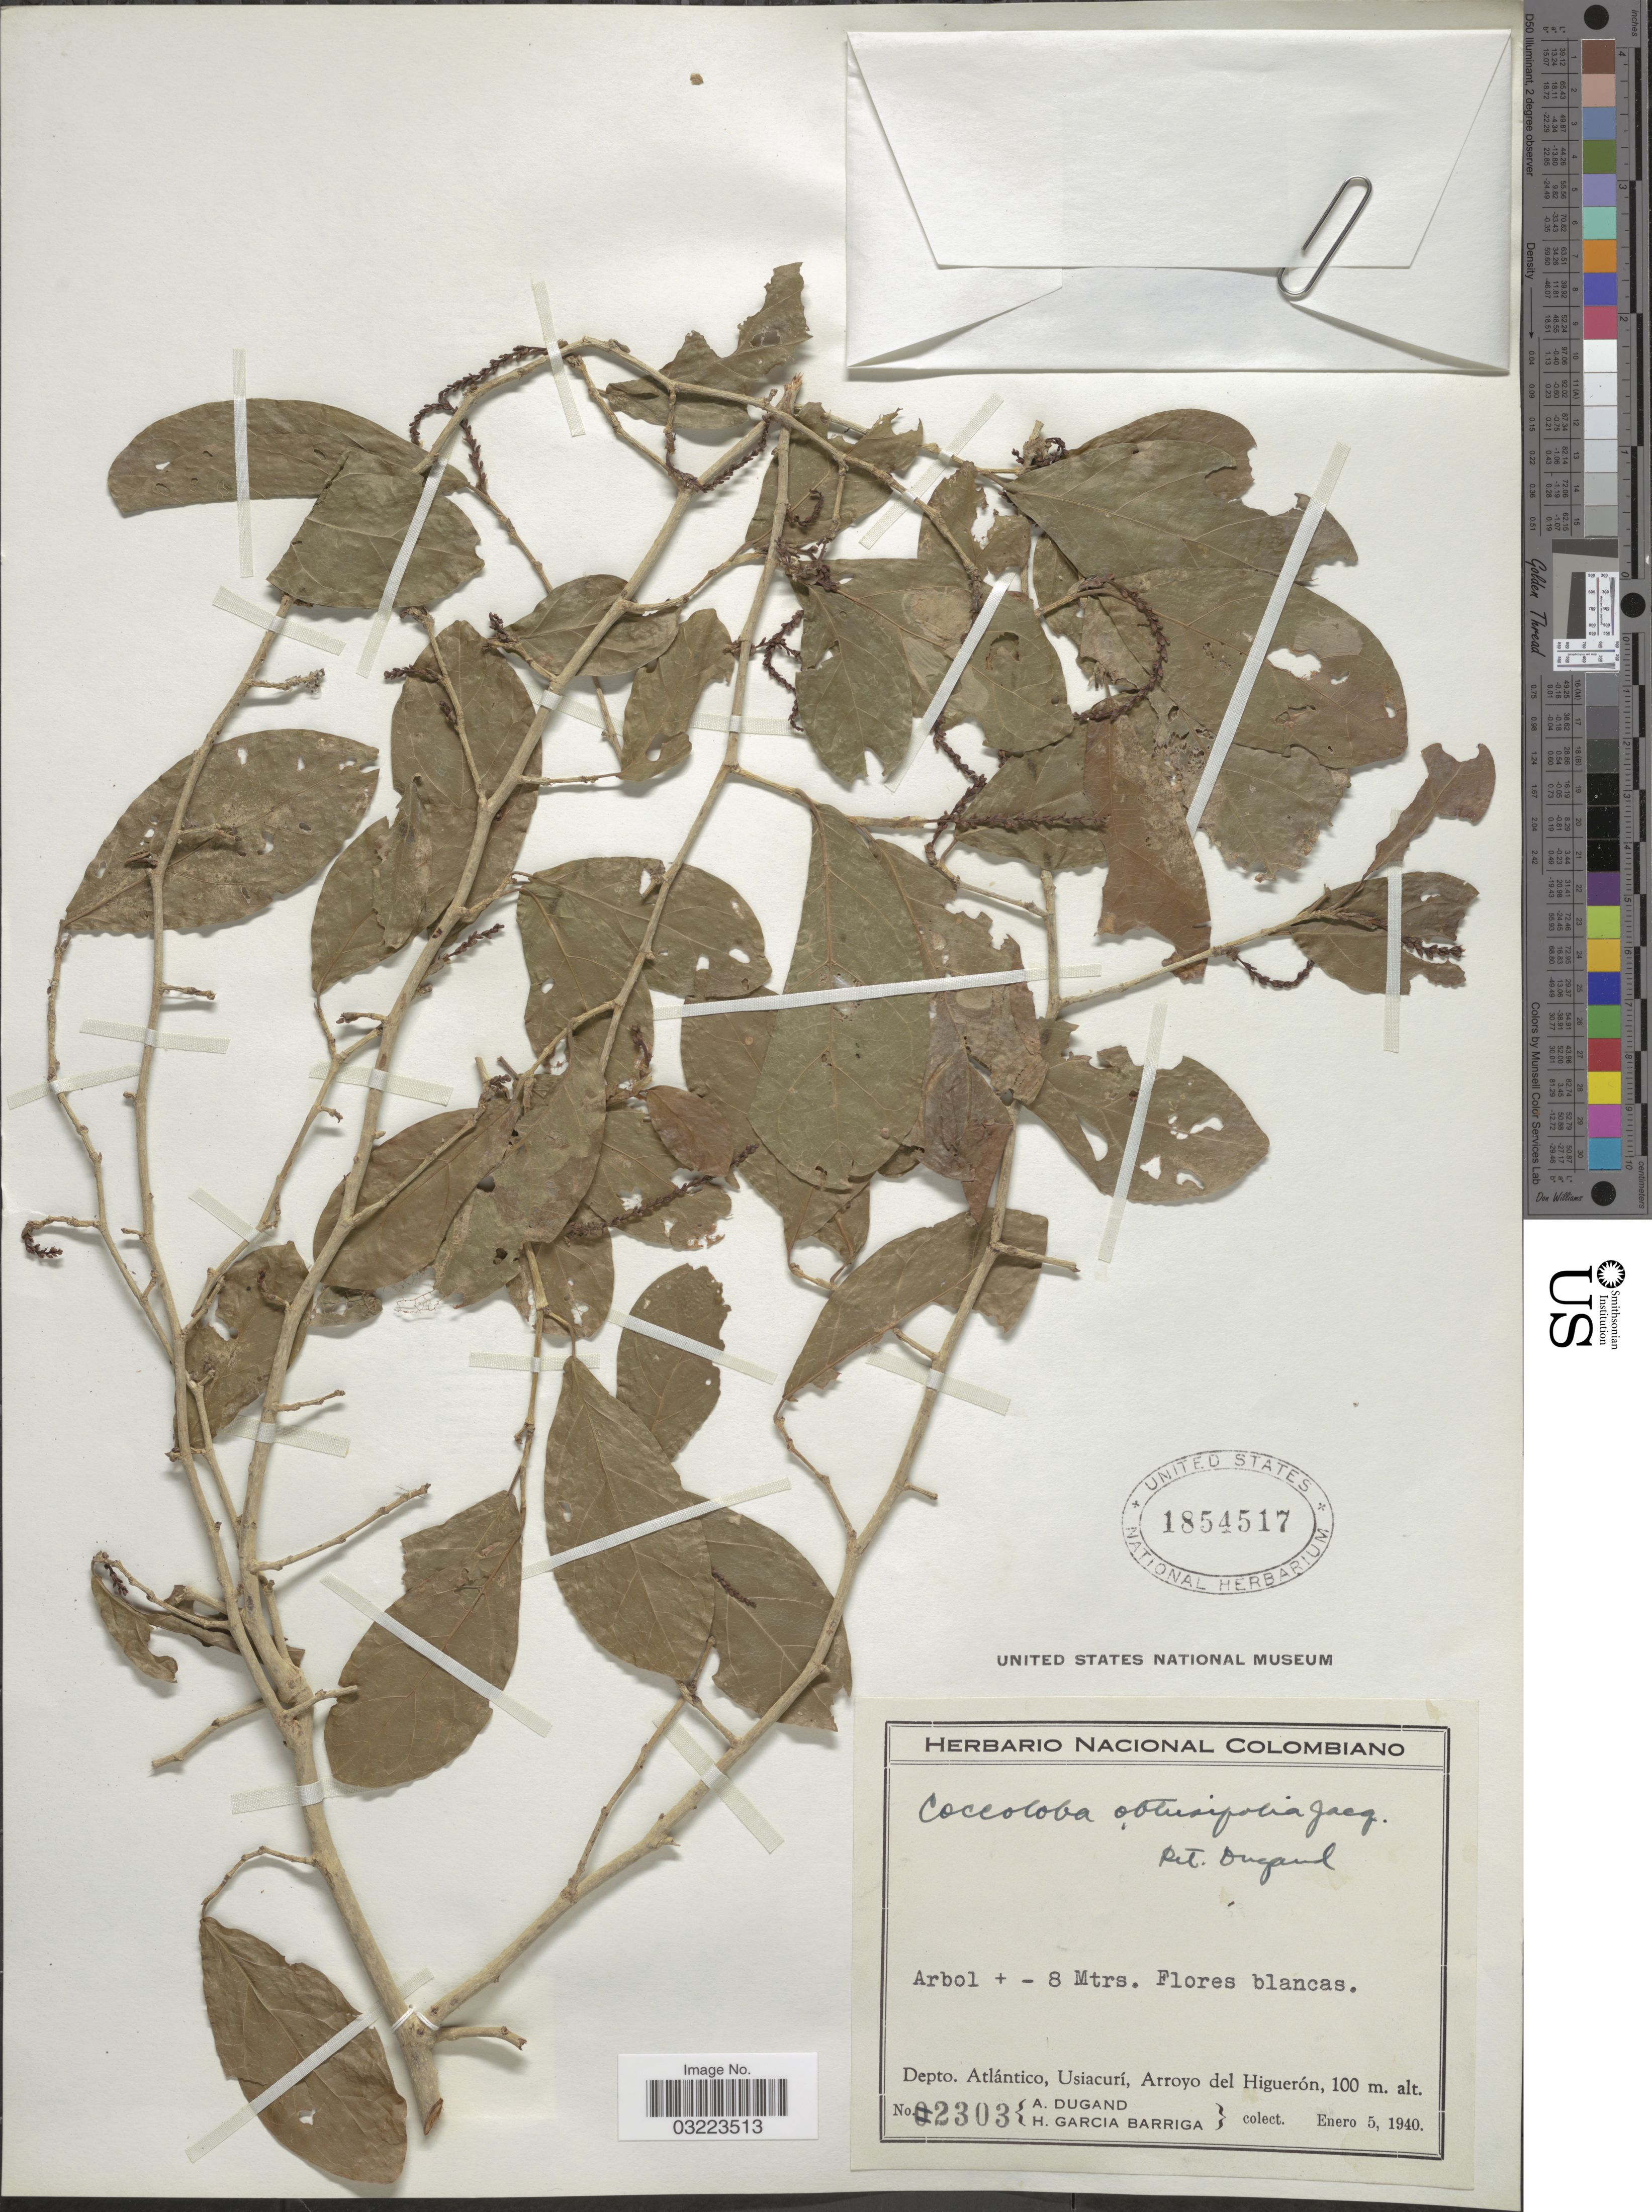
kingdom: Plantae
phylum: Tracheophyta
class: Magnoliopsida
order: Caryophyllales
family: Polygonaceae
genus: Coccoloba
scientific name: Coccoloba obtusifolia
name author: Jacq.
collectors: A. Dugand & H. García Barriga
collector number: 2303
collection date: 1940-01-05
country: Colombia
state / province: Atlántico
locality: Depto. Atlántico, Usiacurí, Arroyo del Higuerón.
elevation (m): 100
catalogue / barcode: US 1854517